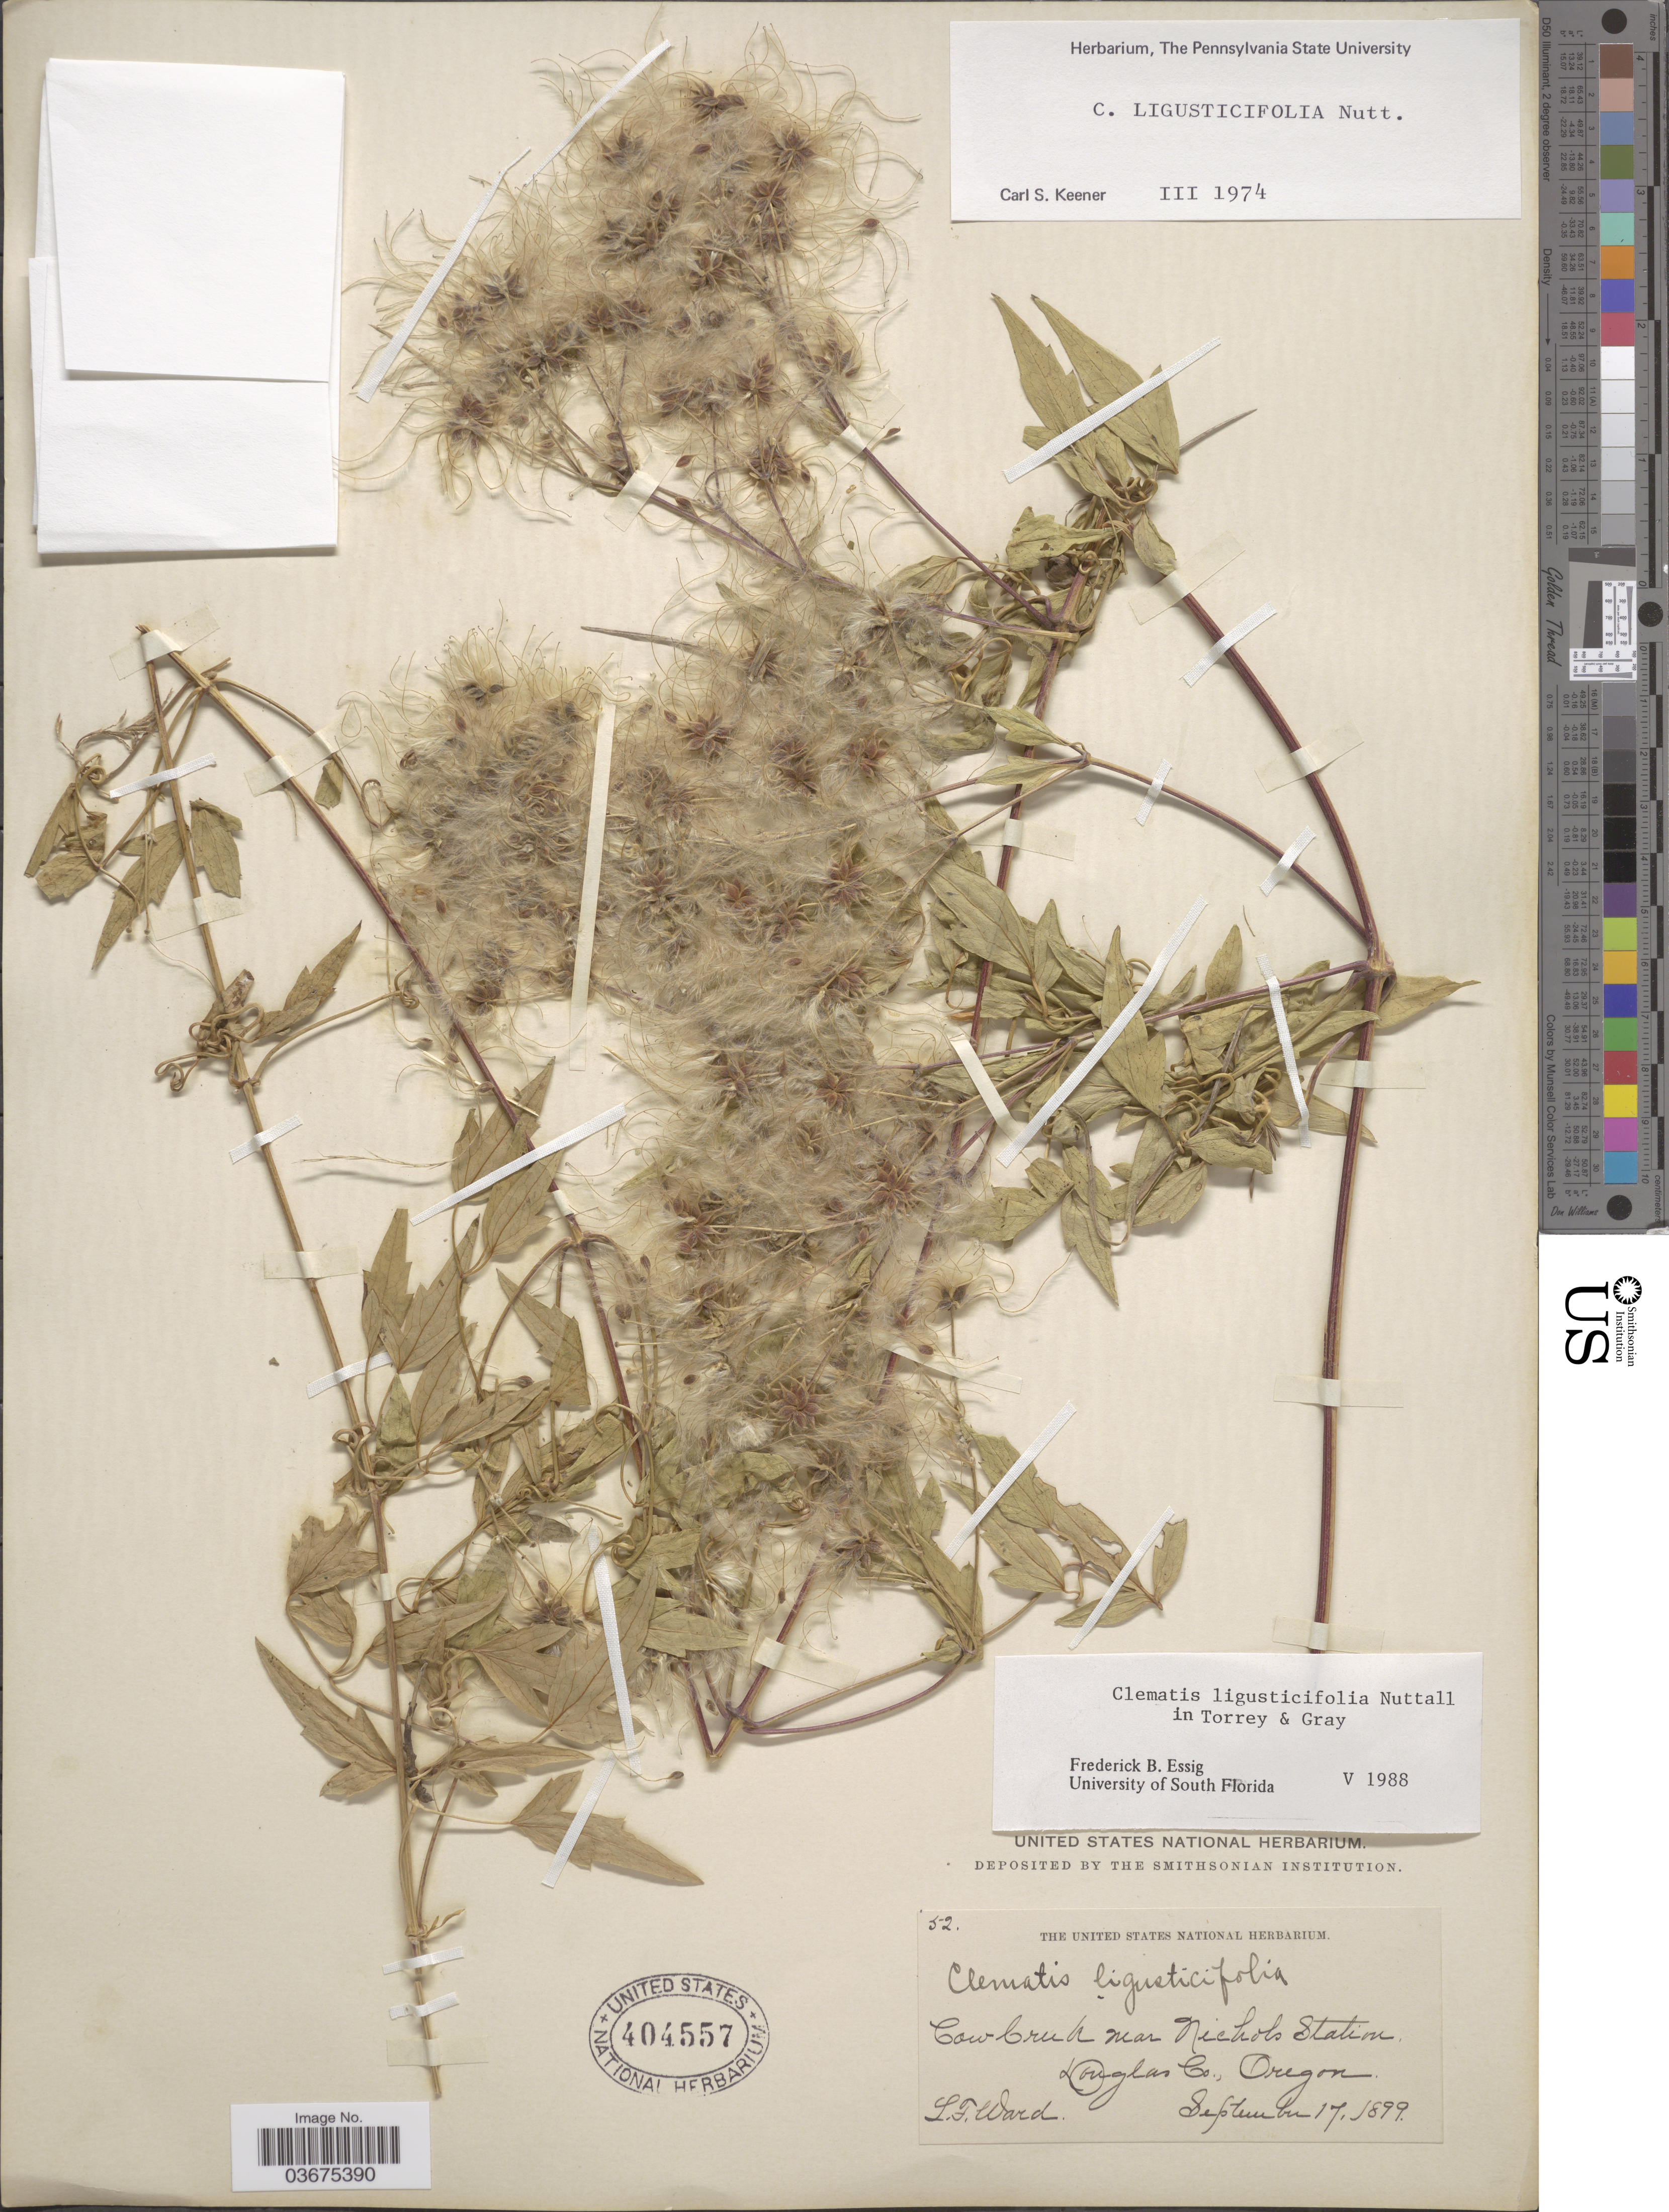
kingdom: Plantae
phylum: Tracheophyta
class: Magnoliopsida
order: Ranunculales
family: Ranunculaceae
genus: Clematis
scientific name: Clematis ligusticifolia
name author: Nutt.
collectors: L. Ward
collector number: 52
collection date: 1899-09-17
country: United States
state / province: Oregon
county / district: Douglas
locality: Cow Creek near Nichols Station. Douglas Co.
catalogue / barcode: US 404557